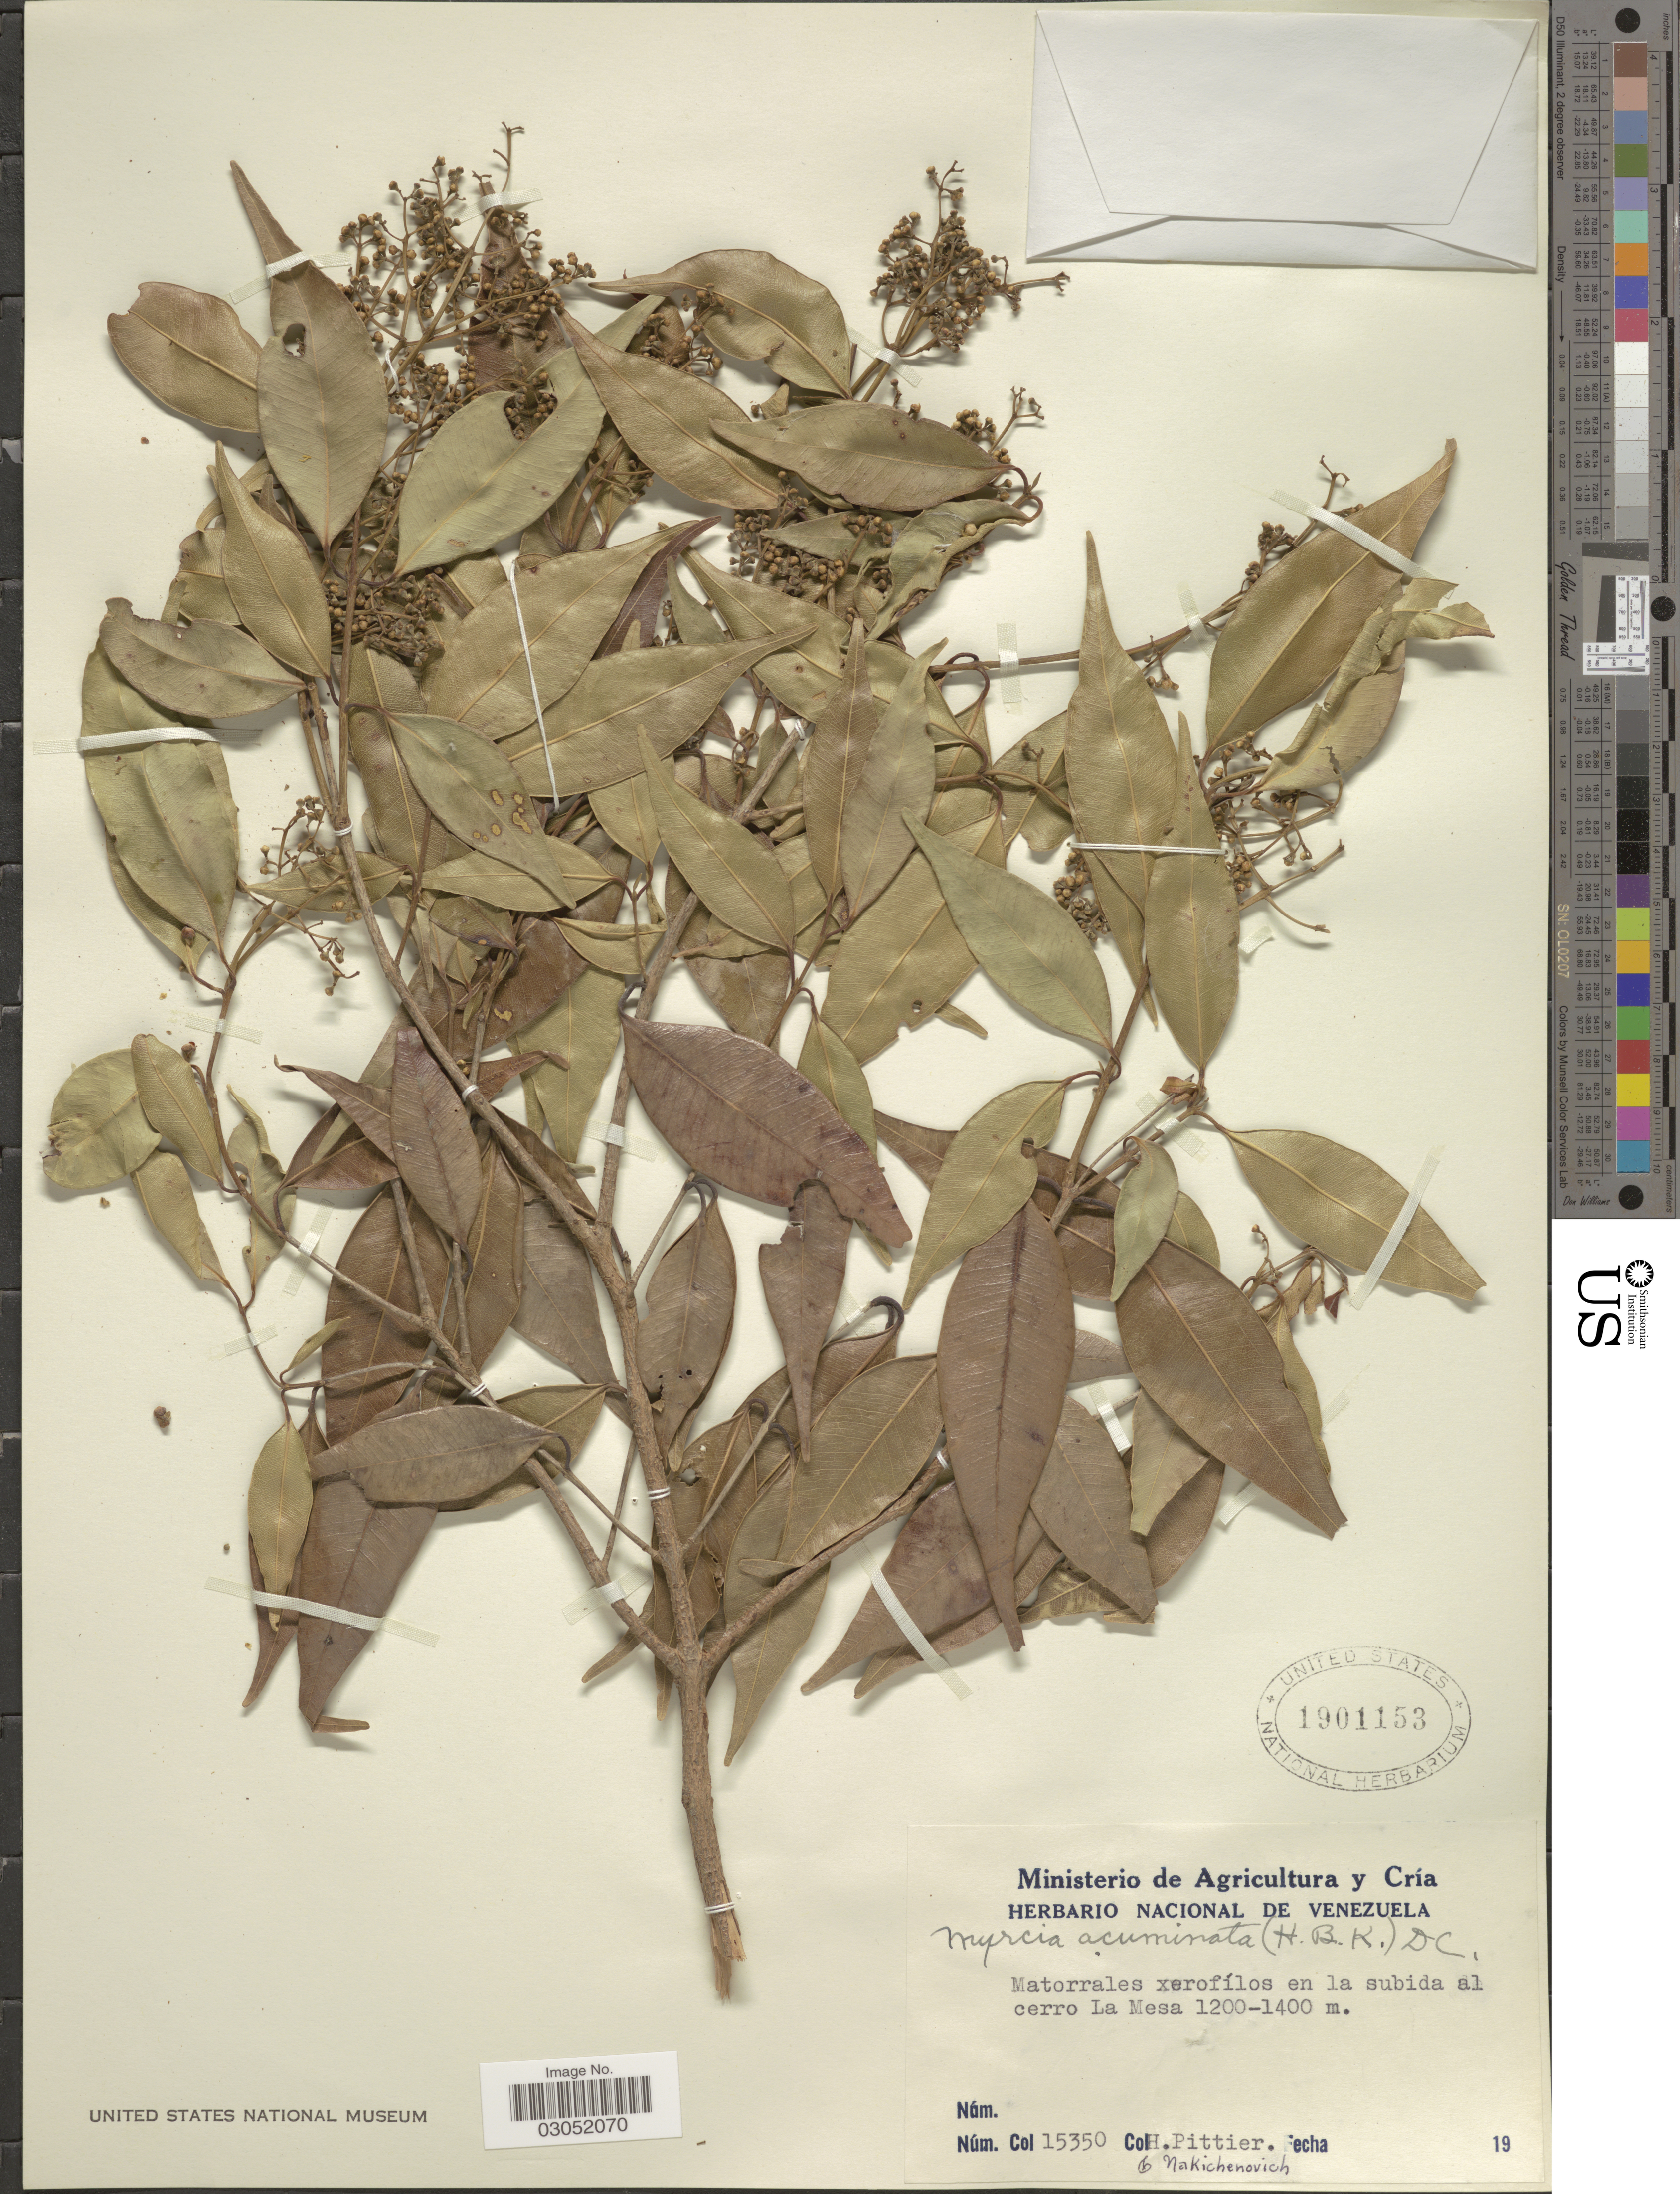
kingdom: Plantae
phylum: Tracheophyta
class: Magnoliopsida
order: Myrtales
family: Myrtaceae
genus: Myrcia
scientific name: Myrcia acuminata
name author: (Kunth) DC.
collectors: H. F. Pittier & Nakichenovich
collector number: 15350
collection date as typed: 19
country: Venezuela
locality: En la subida al cerro La Mesa.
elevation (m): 1200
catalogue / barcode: US 1901153